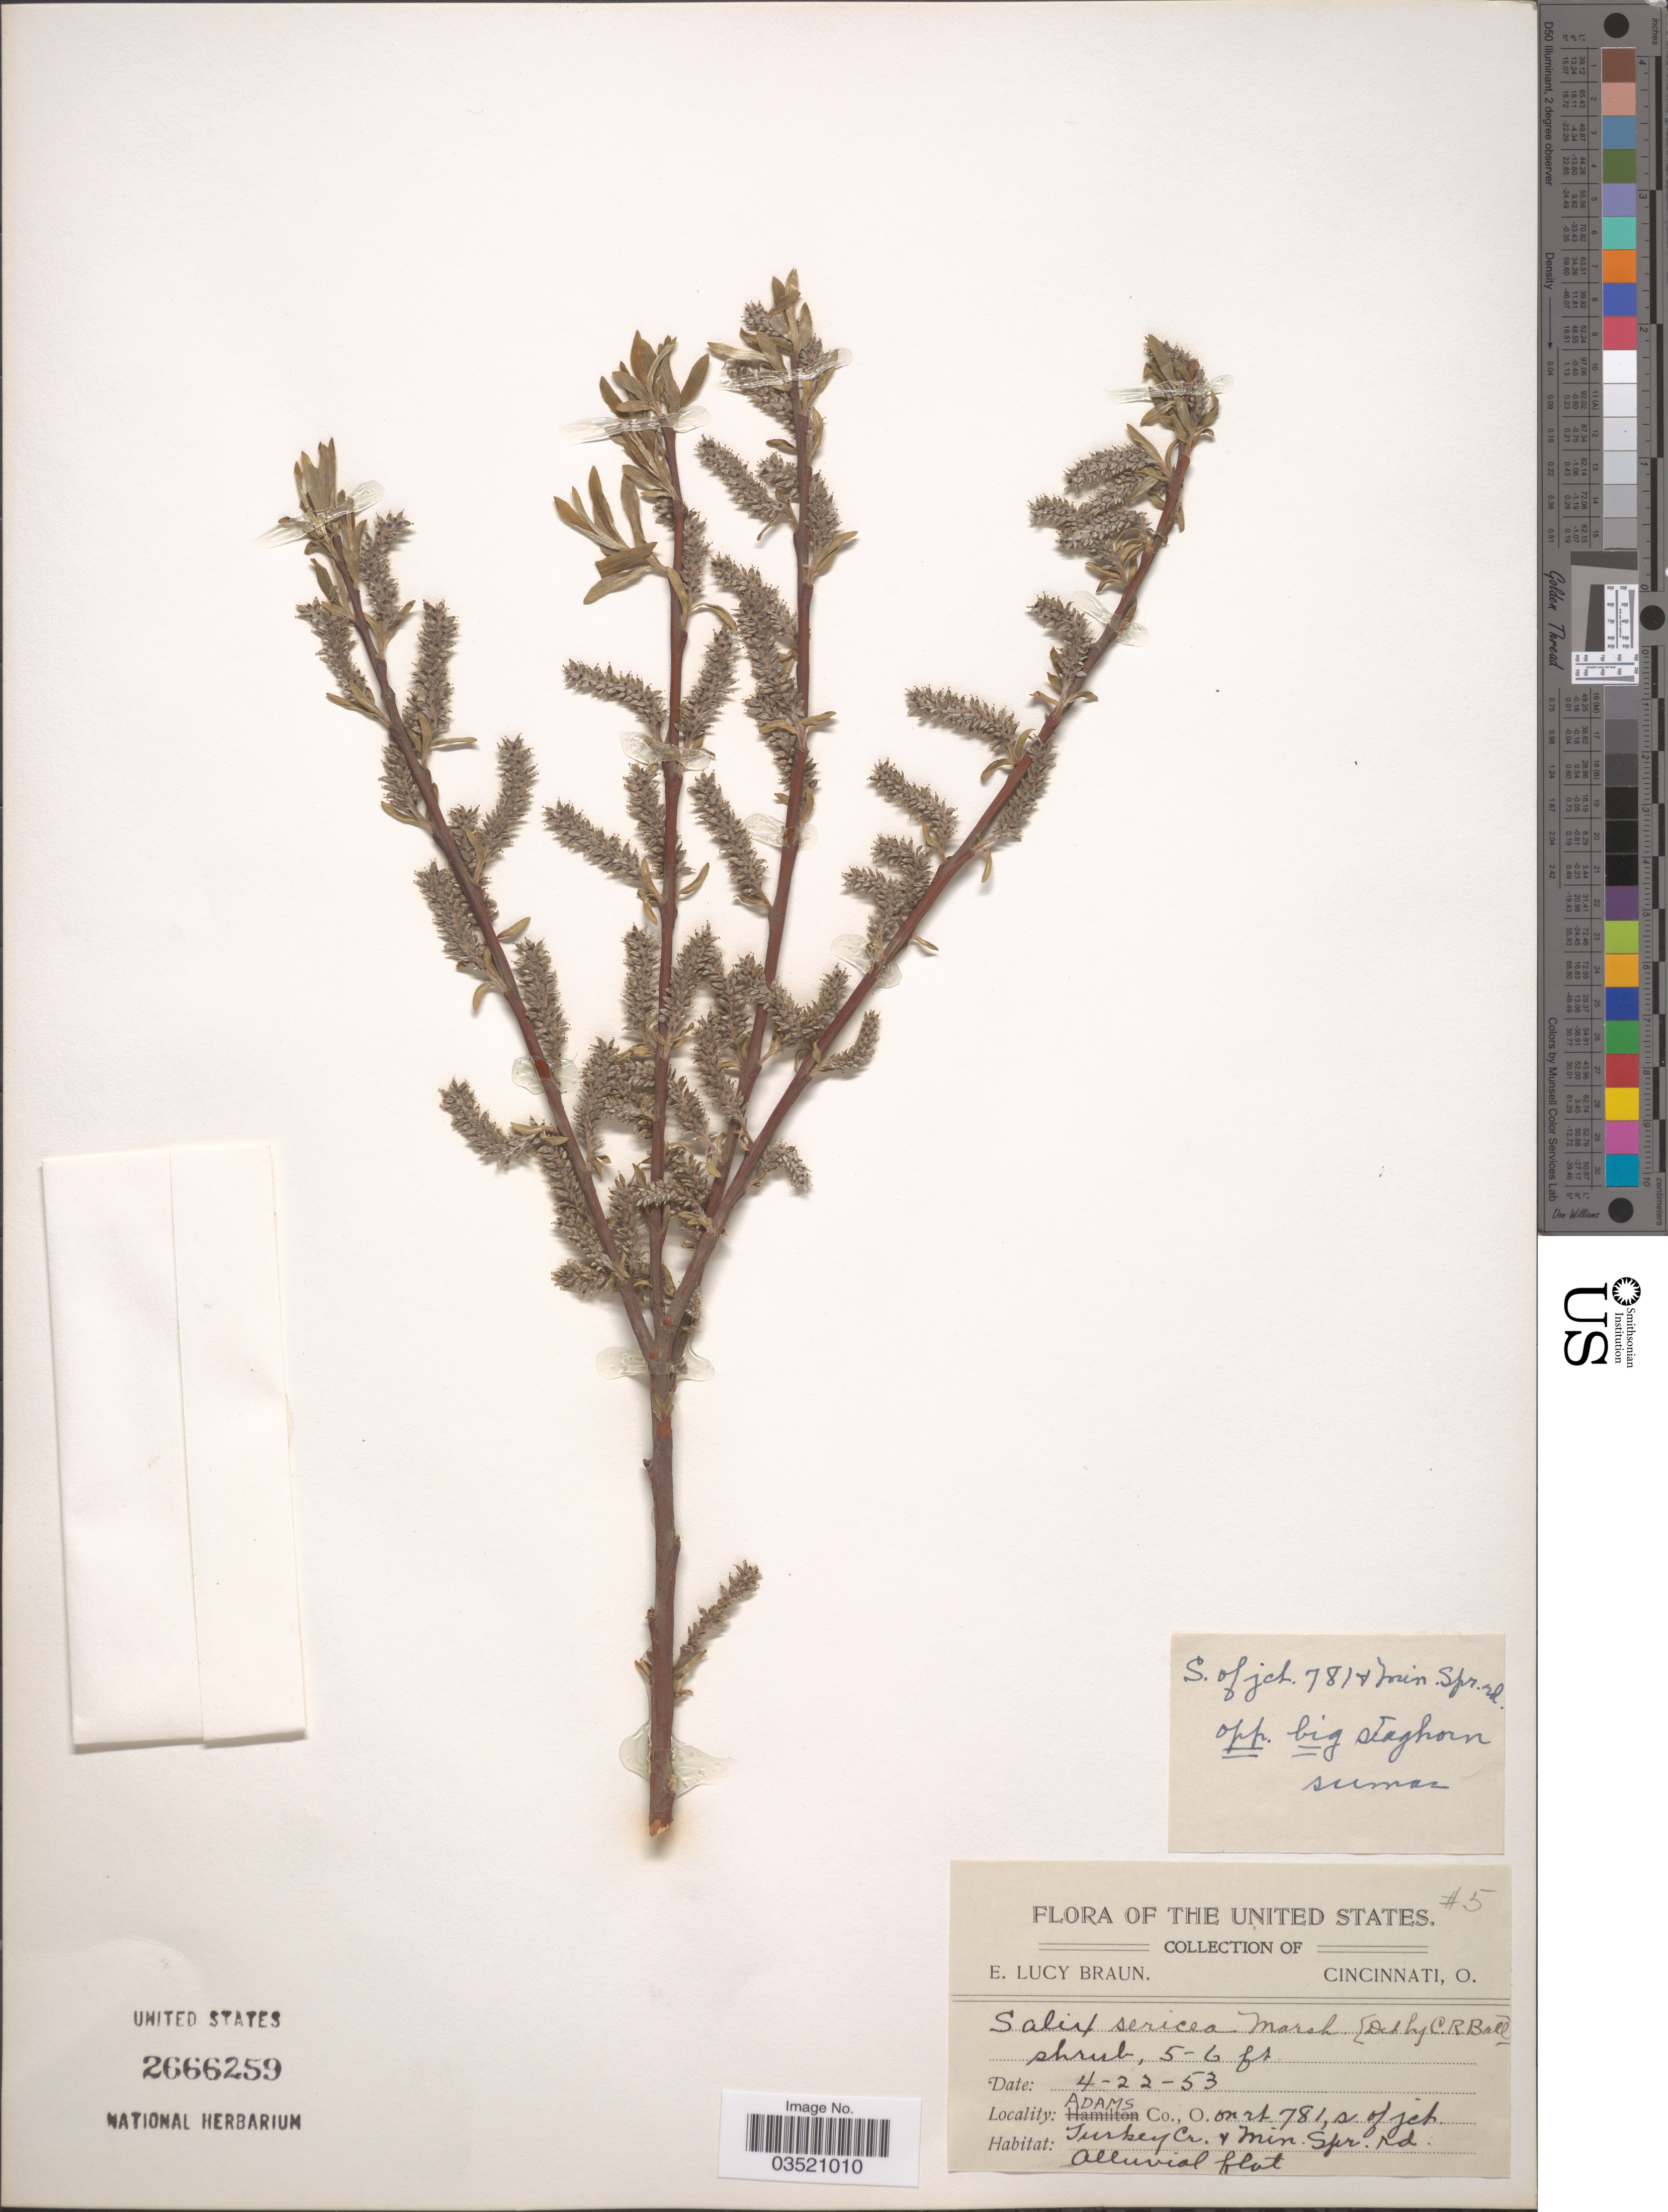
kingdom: Plantae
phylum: Tracheophyta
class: Magnoliopsida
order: Malpighiales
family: Salicaceae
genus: Salix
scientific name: Salix sericea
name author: Marshall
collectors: E. L. Braun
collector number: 5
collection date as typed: Transcribed d/m/y: 22/4/53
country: United States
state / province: Ohio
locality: Adams Co., on rt. 781, s of jct. Turkey Cr. & Min. Spr. rd.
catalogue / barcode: US 2666259